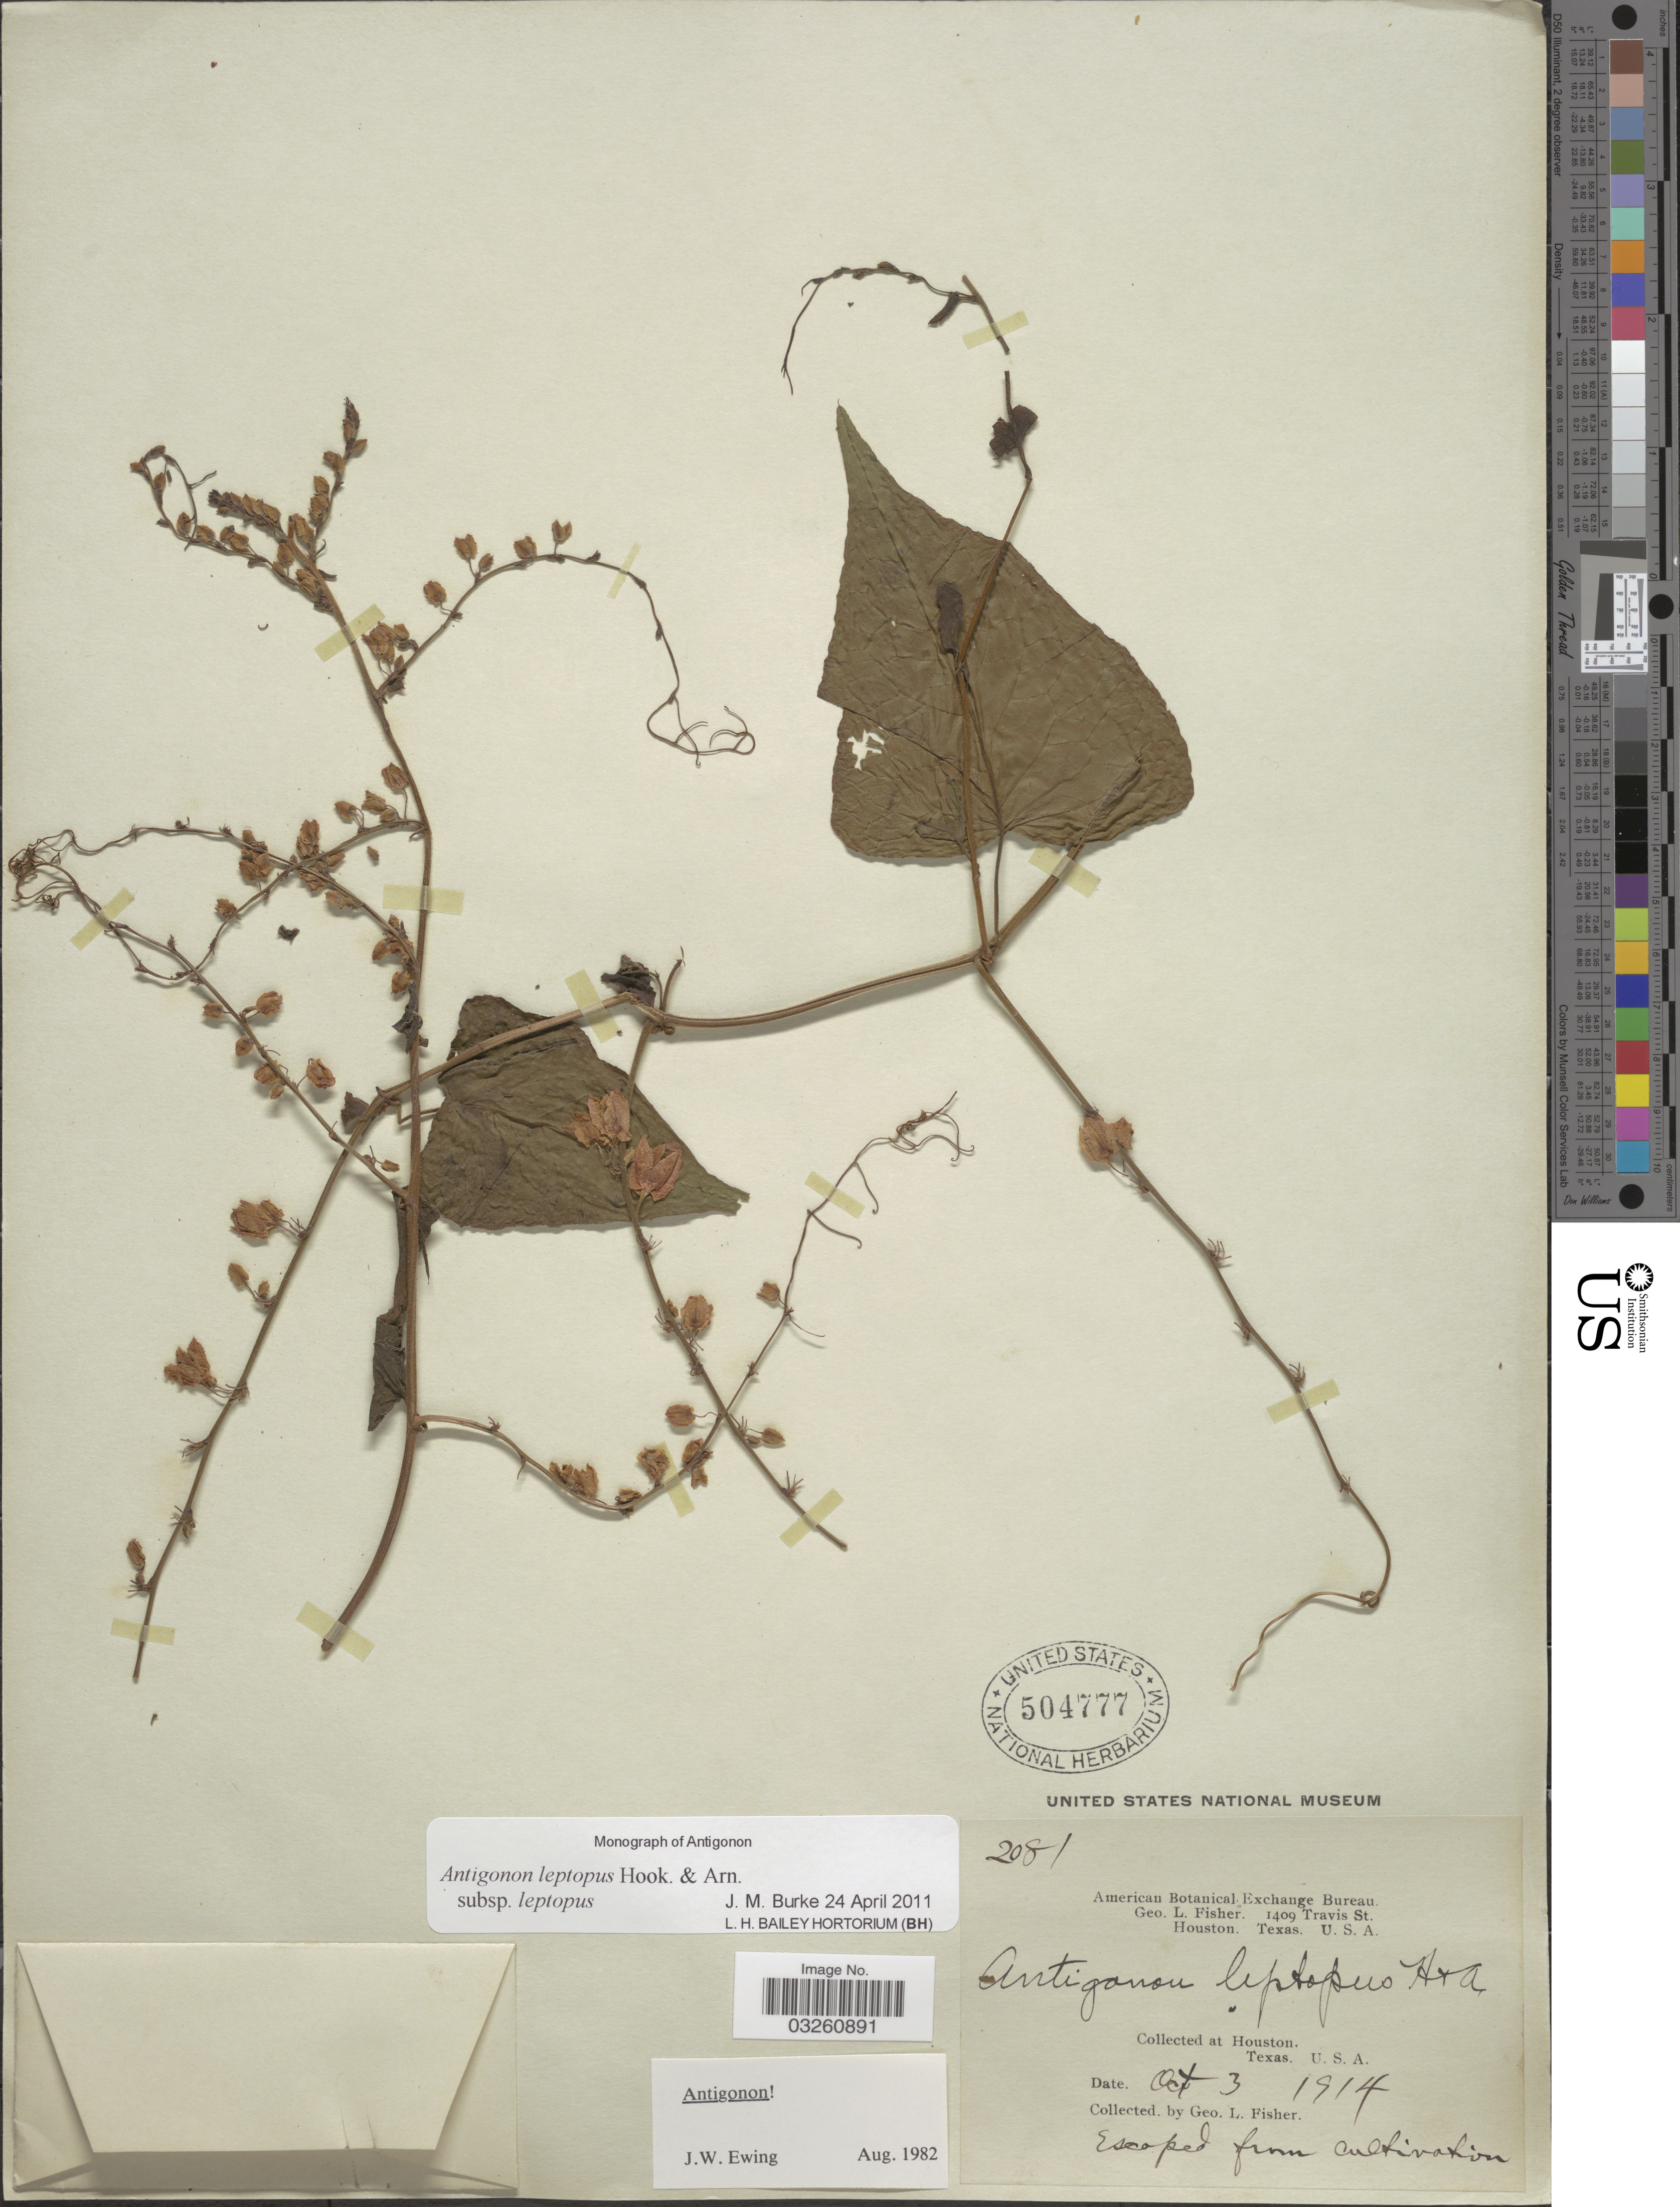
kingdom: Plantae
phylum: Tracheophyta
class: Magnoliopsida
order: Caryophyllales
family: Polygonaceae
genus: Antigonon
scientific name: Antigonon leptopus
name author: Hook. & Arn.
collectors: G. L. Fisher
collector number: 2081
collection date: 1914-10-03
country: United States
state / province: Texas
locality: At Houston. Escaped from cultivation.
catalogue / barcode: US 504777